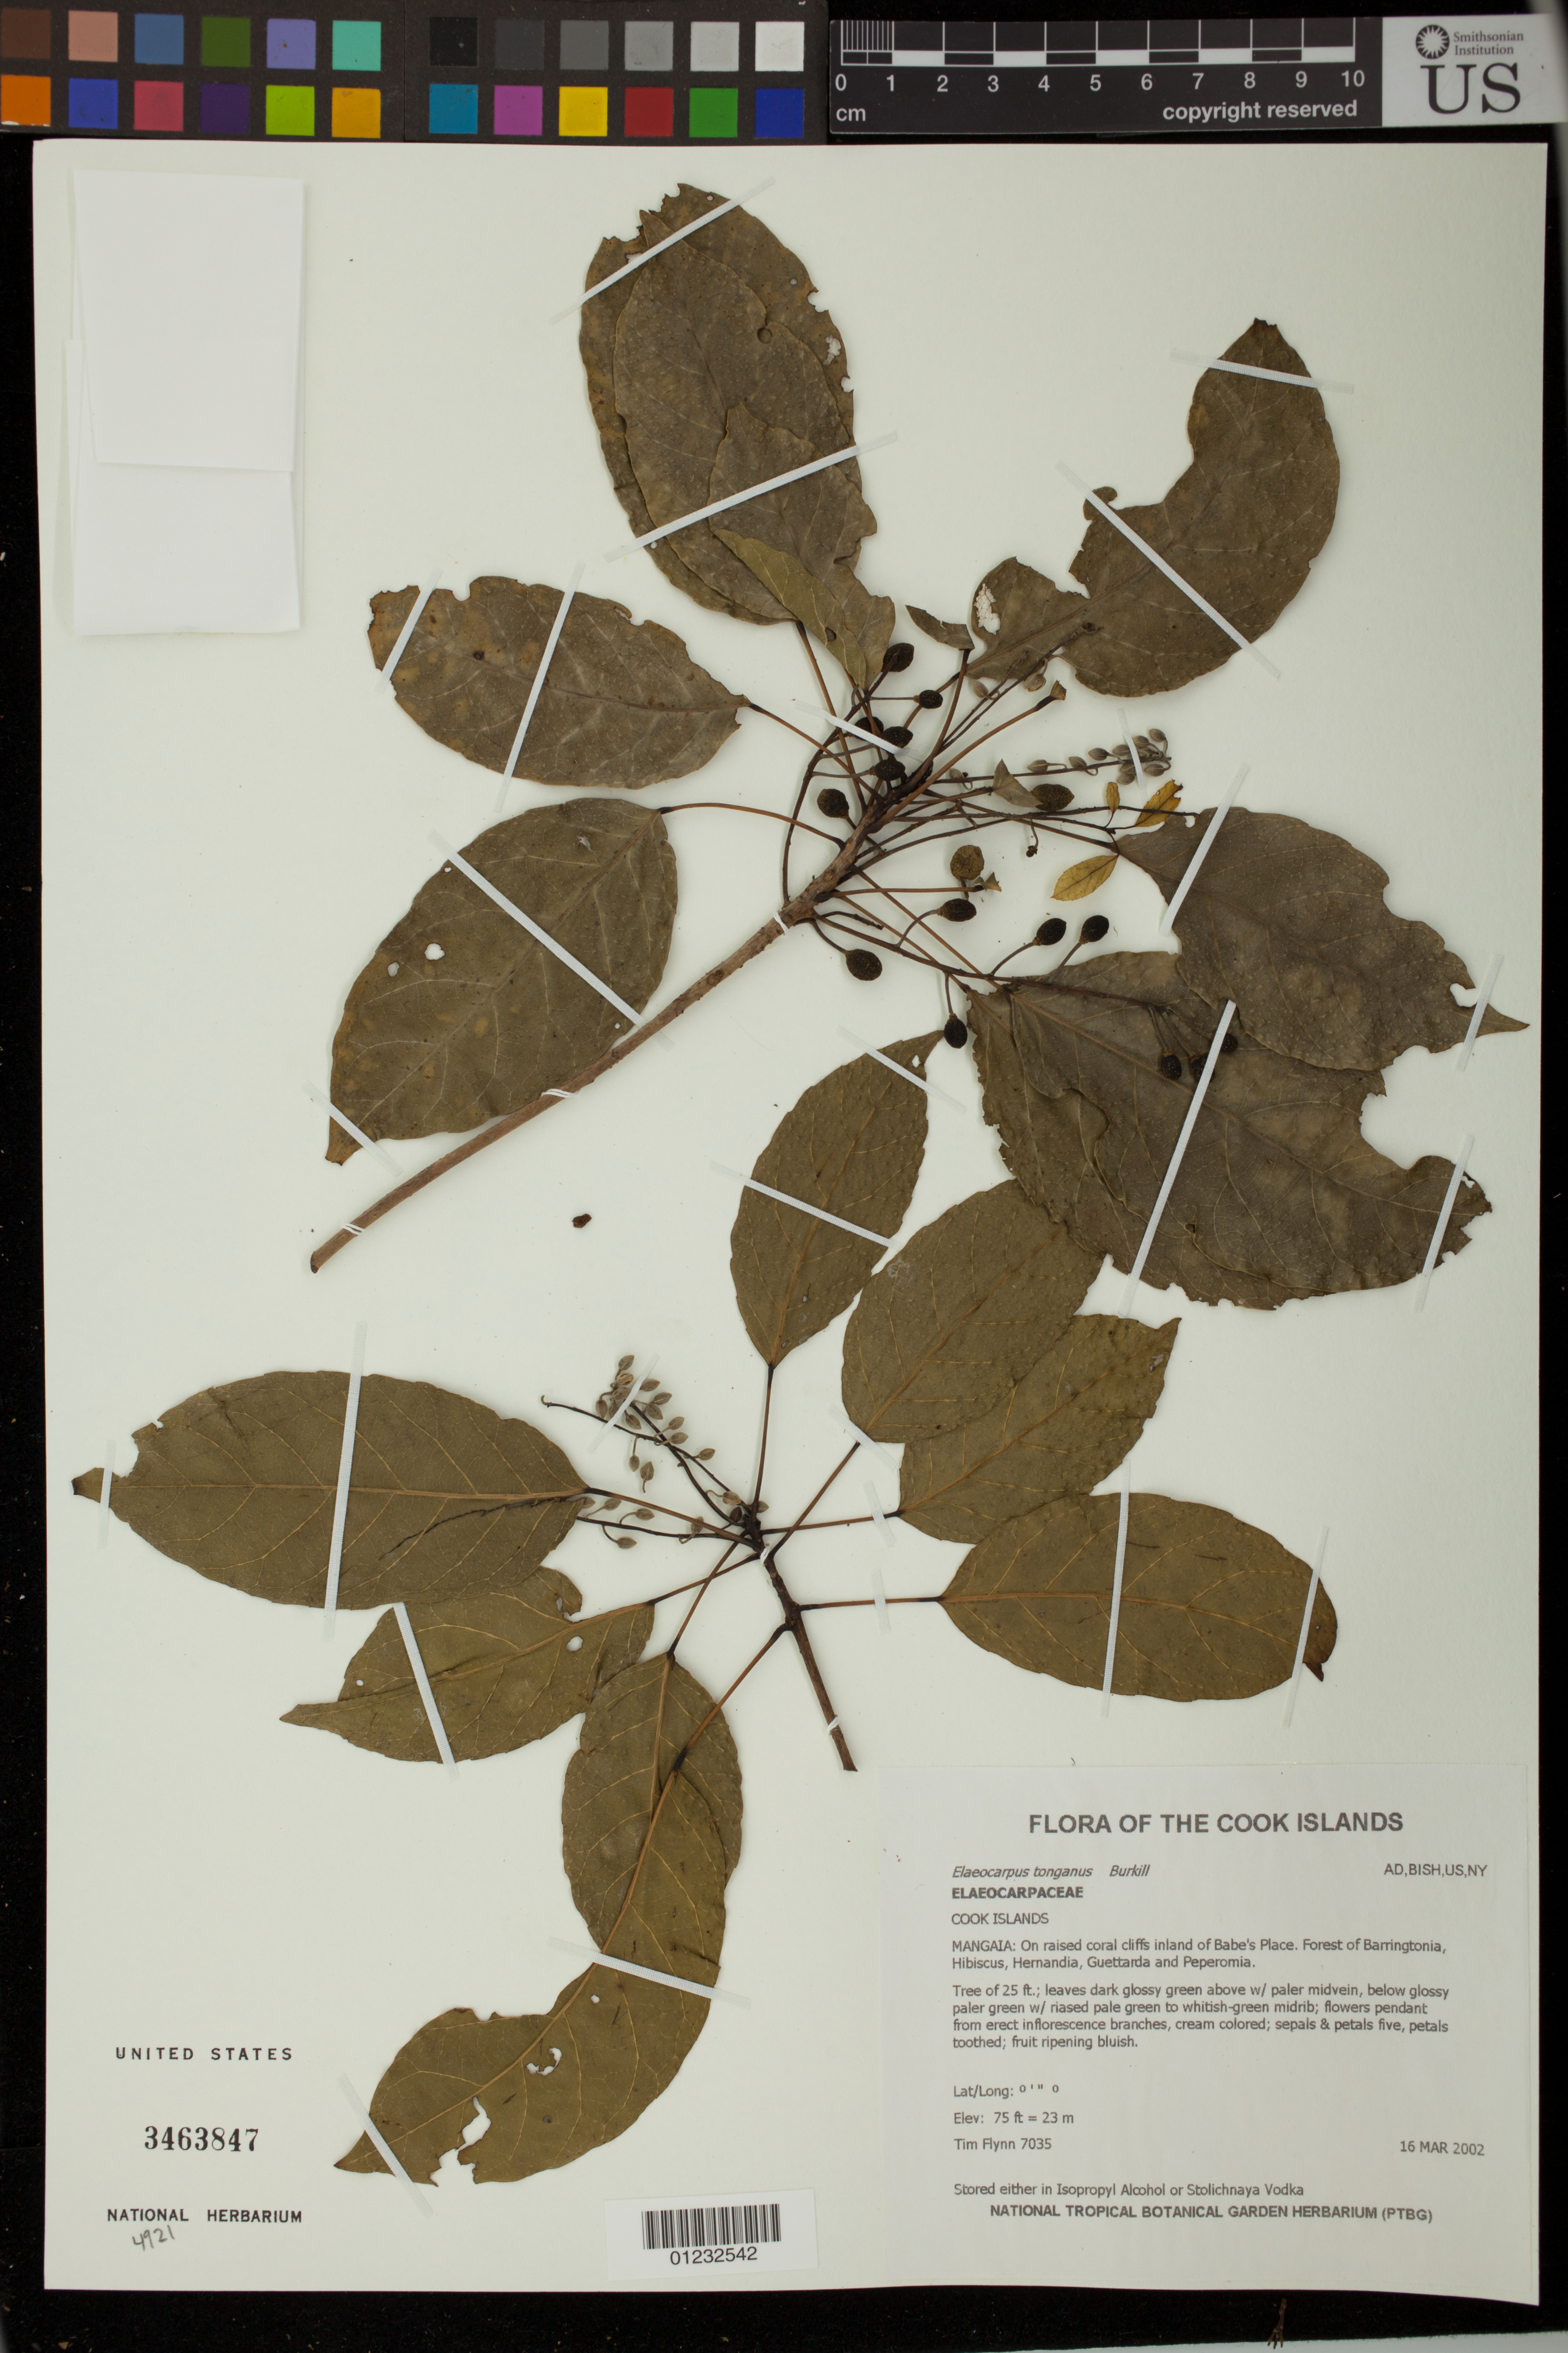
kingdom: Plantae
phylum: Tracheophyta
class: Magnoliopsida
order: Oxalidales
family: Elaeocarpaceae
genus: Elaeocarpus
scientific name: Elaeocarpus tonganus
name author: Burkill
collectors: T. W. Flynn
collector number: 7035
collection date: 2002-03-16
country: Cook Islands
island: Mangaia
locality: On raised coral cliffs inland of Babe's place.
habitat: Forest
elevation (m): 23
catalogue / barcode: US 3463847